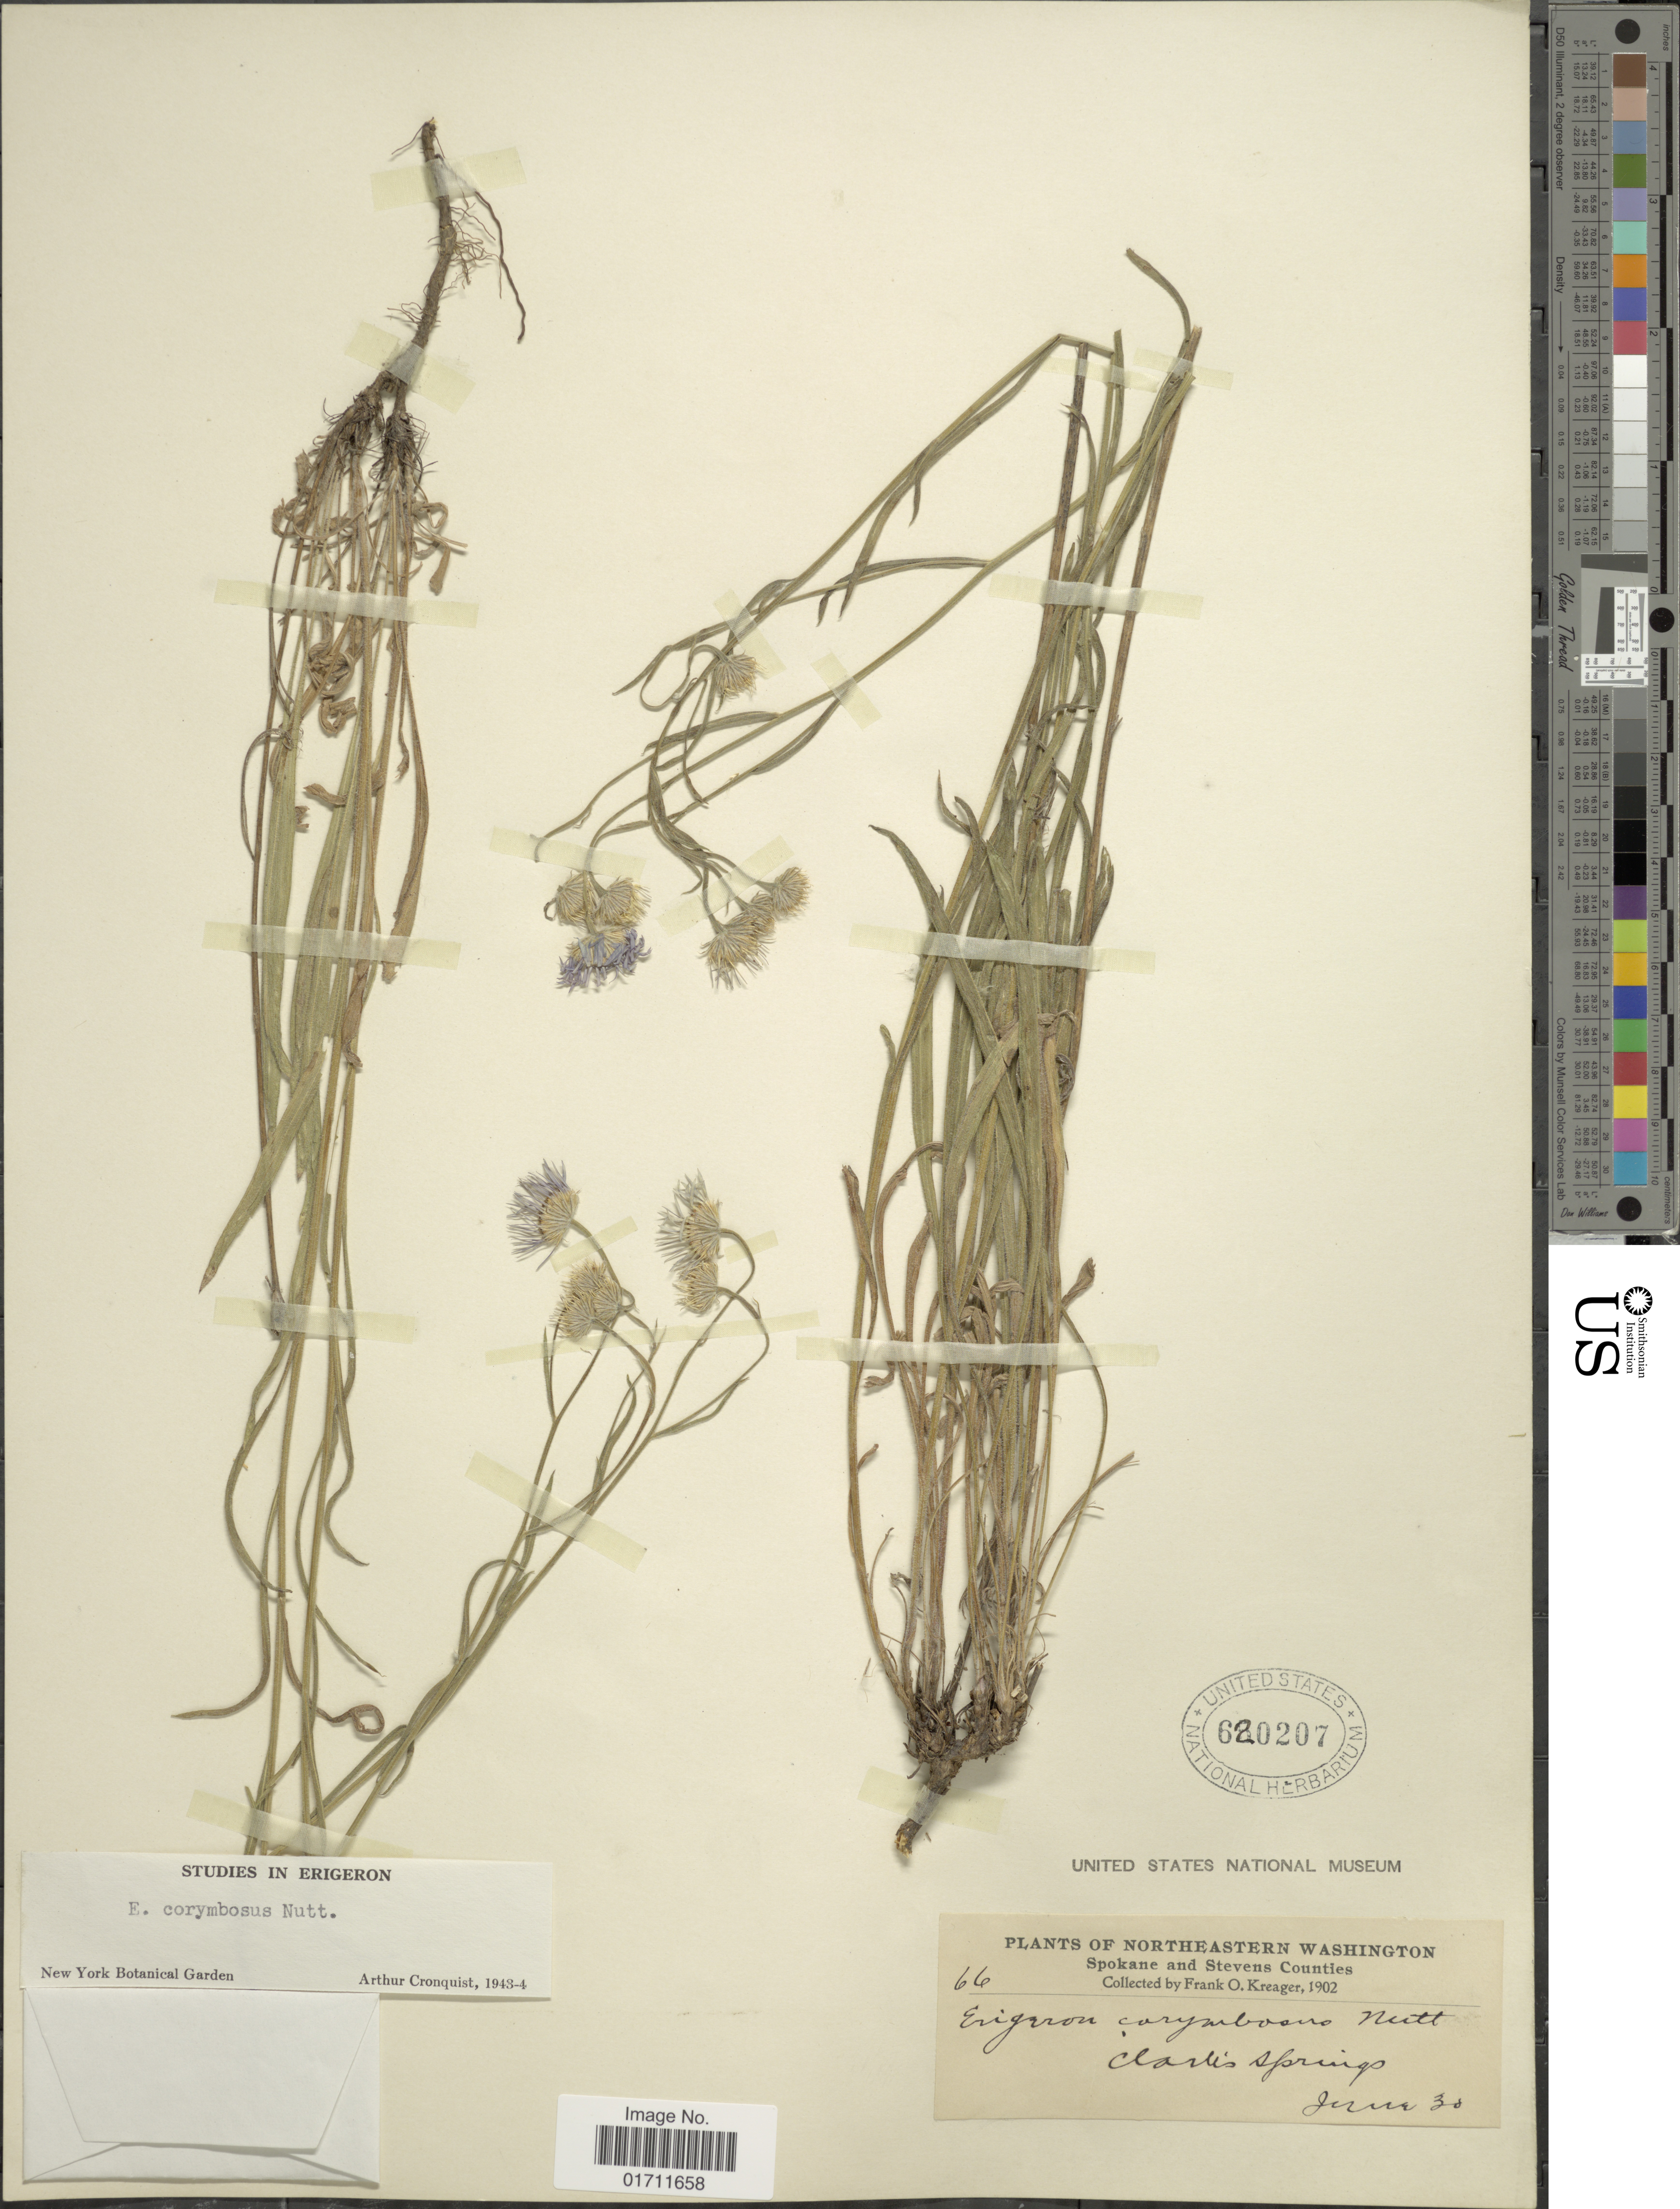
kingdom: Plantae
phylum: Tracheophyta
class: Magnoliopsida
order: Asterales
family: Asteraceae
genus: Erigeron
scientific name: Erigeron corymbosus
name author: Nutt.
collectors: F. Kraenzlin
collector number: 66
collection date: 1902-06-30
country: United States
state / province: Washington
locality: Northeastern Washington, Clarks Springs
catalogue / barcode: US 620207